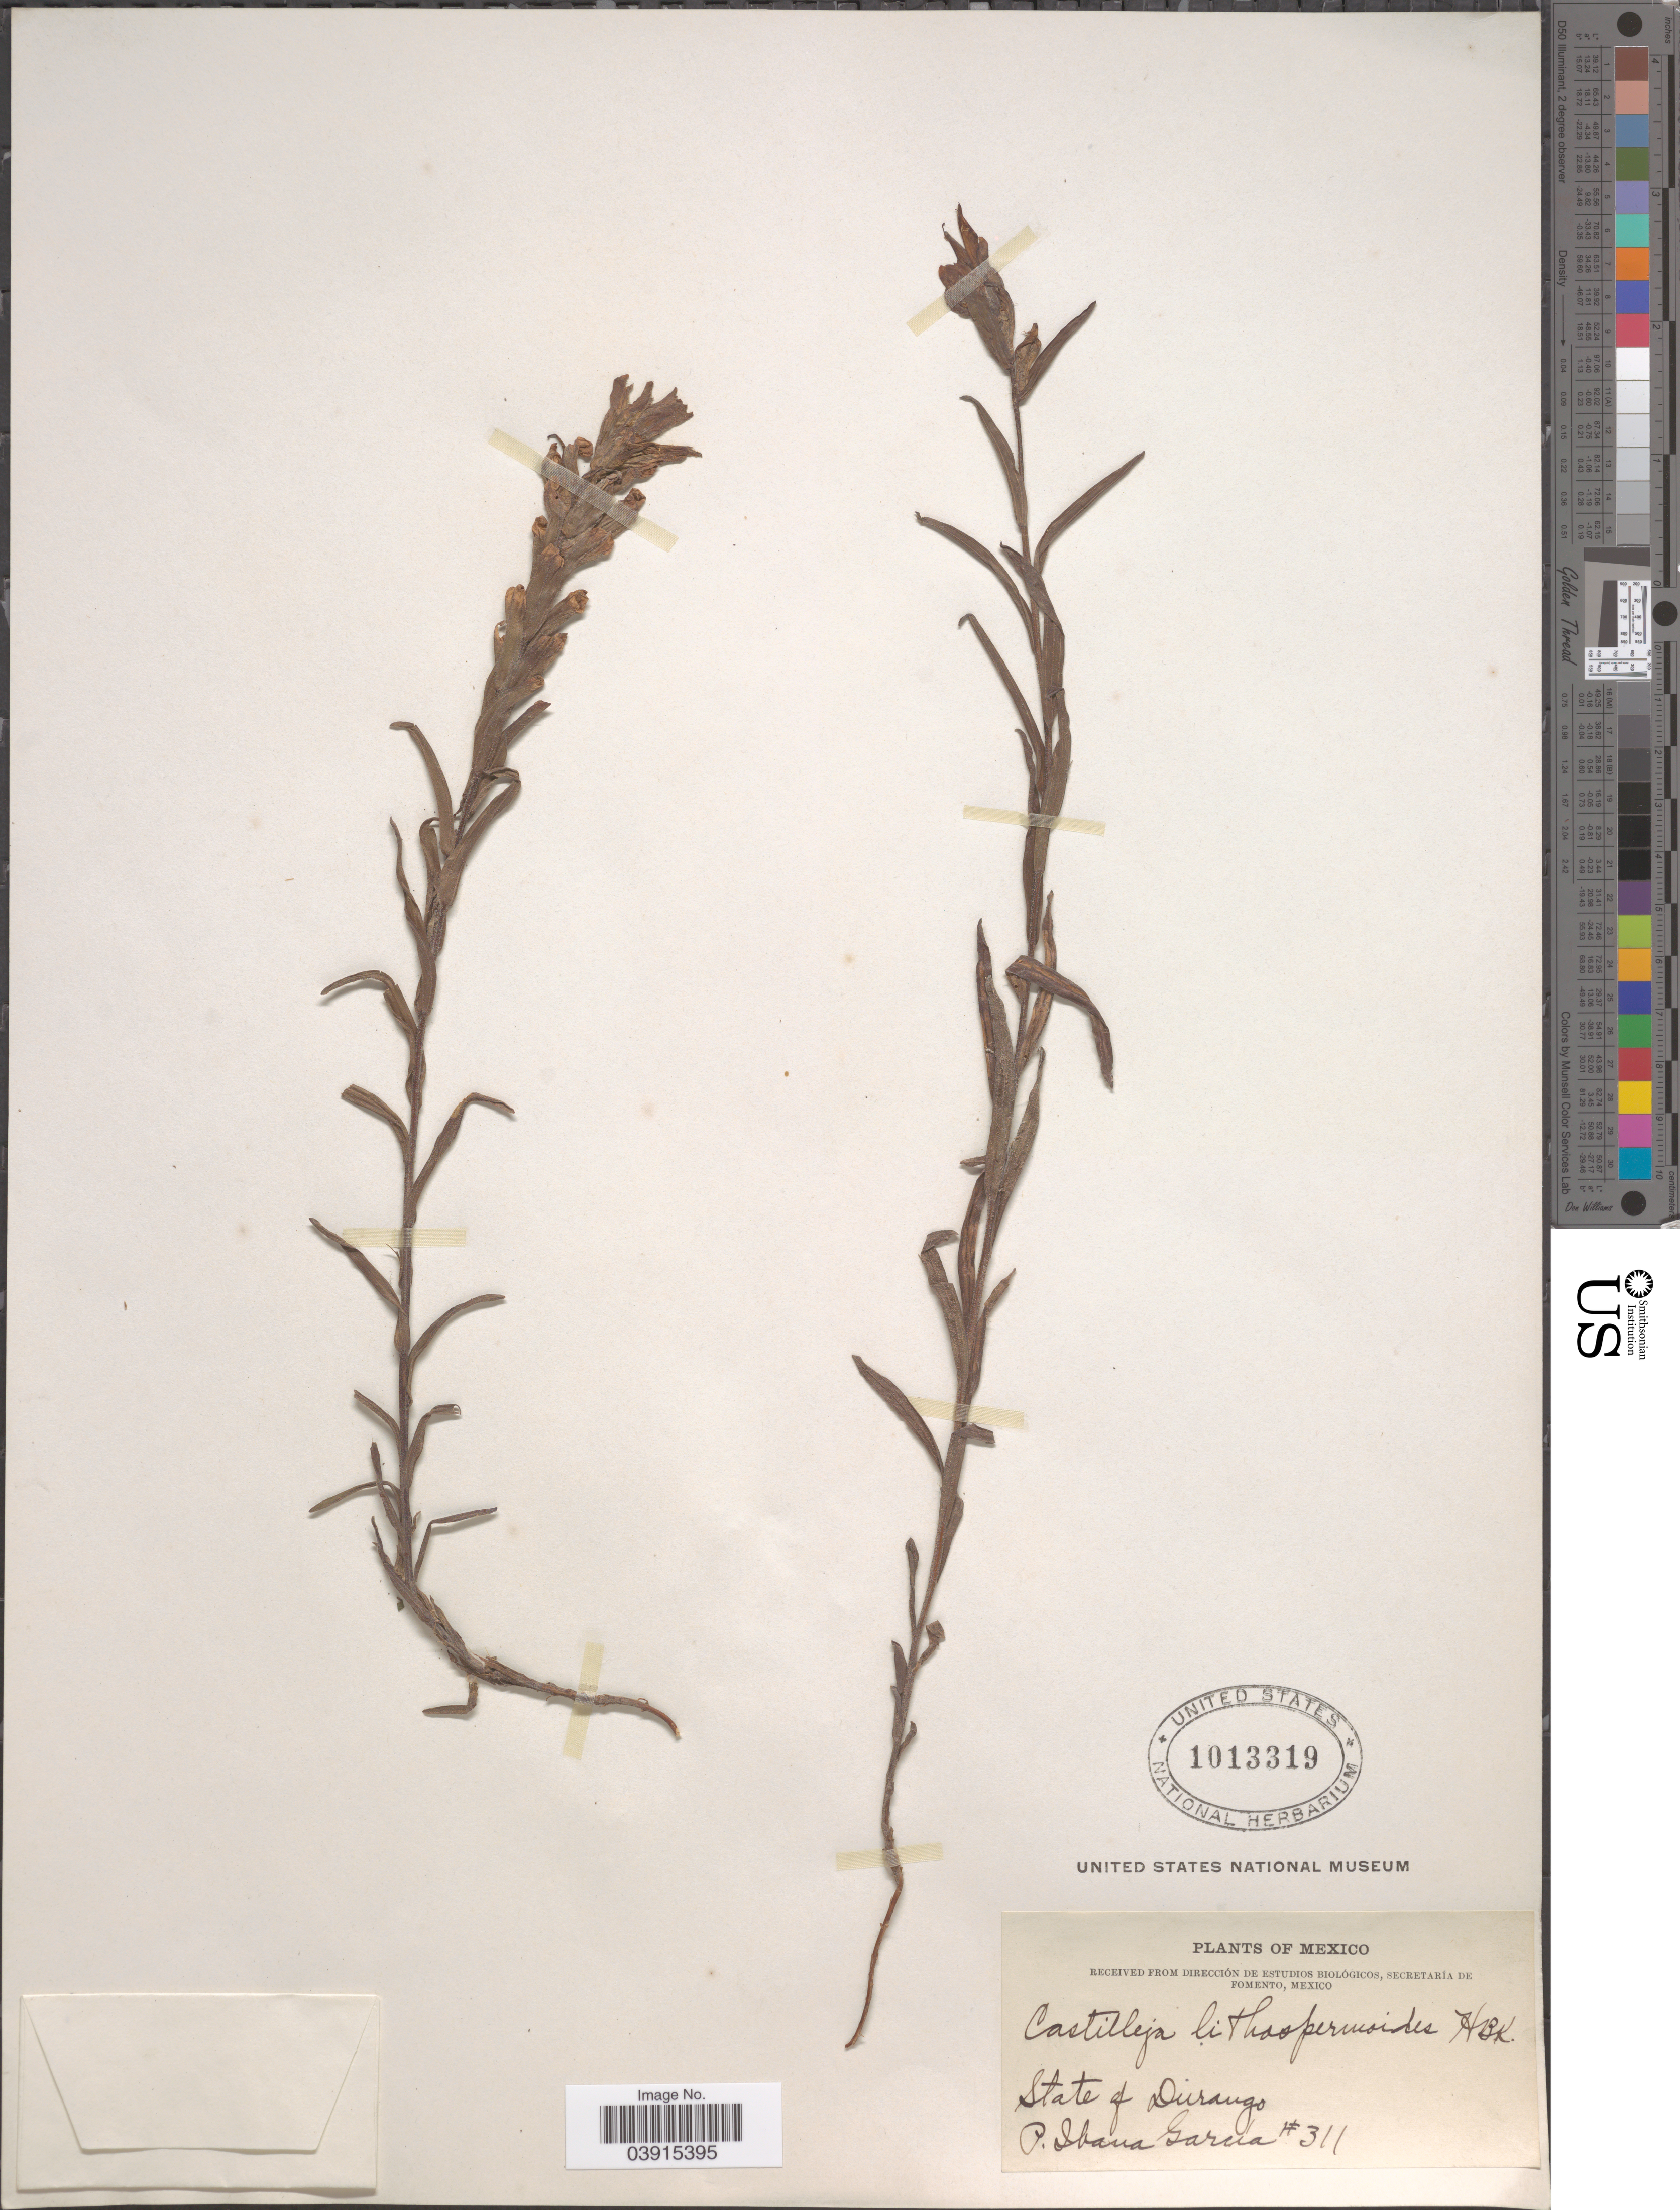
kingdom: Plantae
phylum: Tracheophyta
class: Magnoliopsida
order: Lamiales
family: Orobanchaceae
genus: Castilleja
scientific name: Castilleja nervata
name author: Eastw.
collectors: P. Ibana-García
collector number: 311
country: Mexico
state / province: Durango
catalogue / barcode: US 1013319